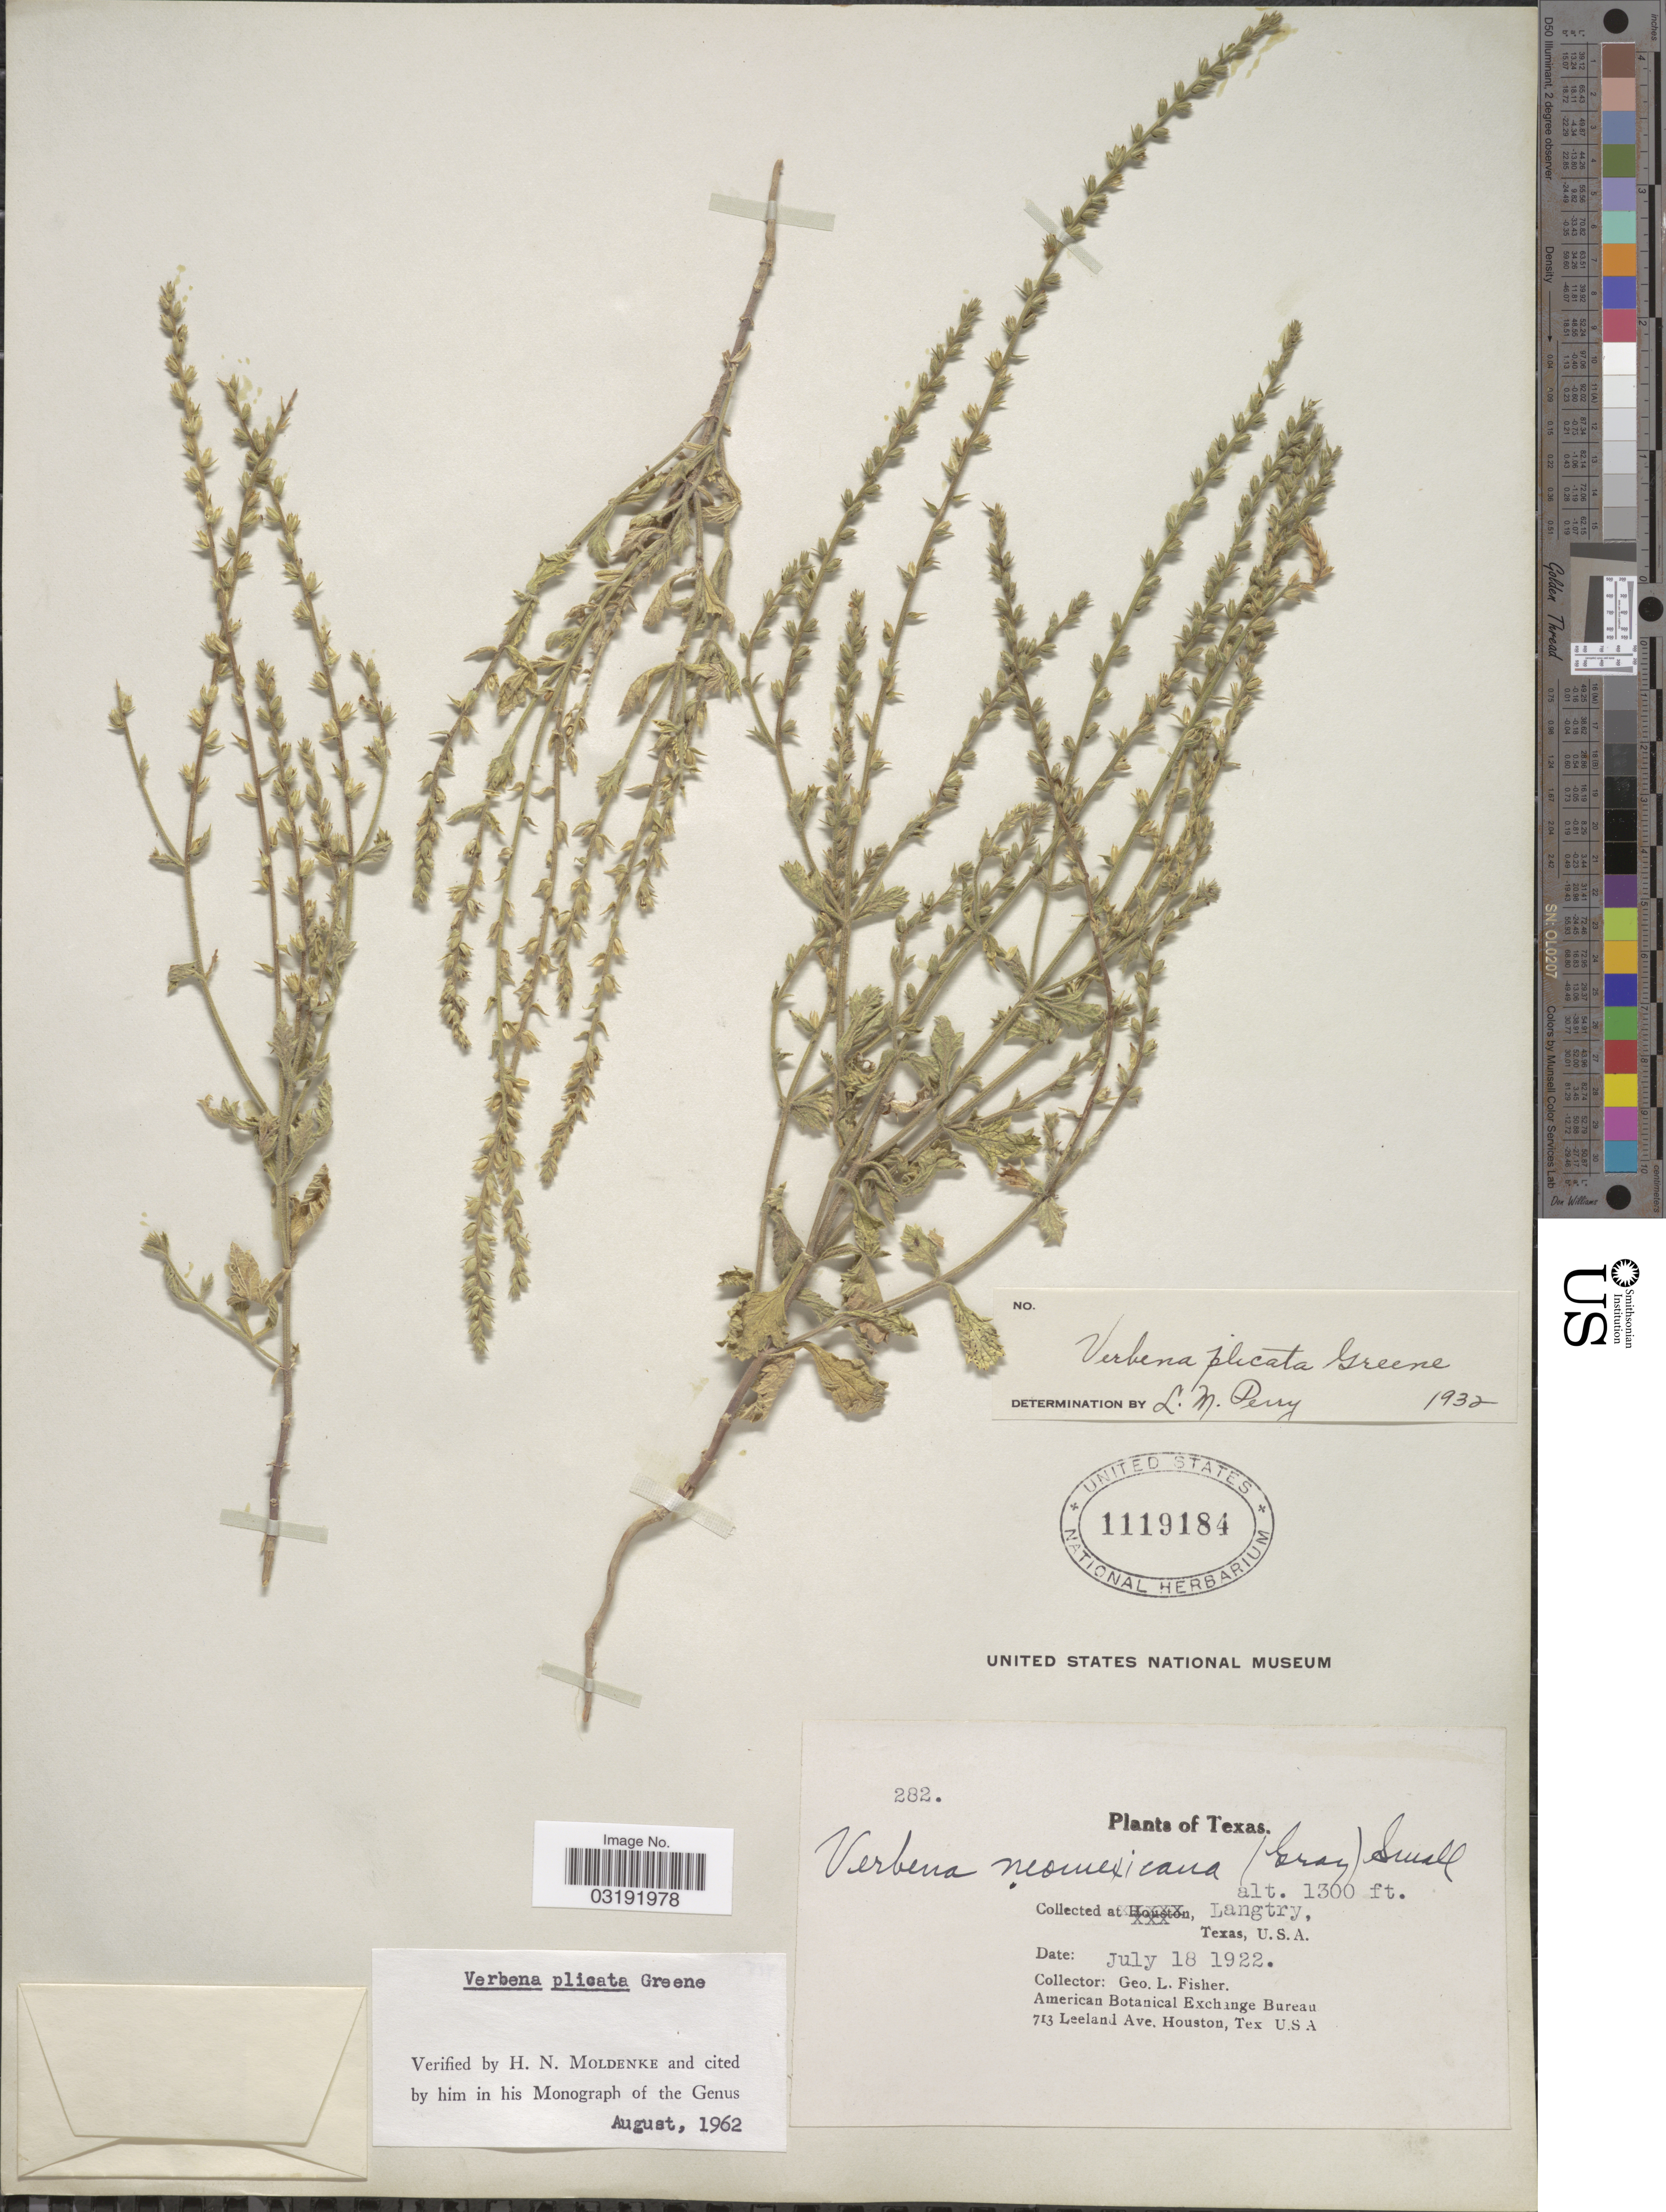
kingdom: Plantae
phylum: Tracheophyta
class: Magnoliopsida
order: Lamiales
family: Verbenaceae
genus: Verbena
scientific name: Verbena plicata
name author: Greene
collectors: G. L. Fisher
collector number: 282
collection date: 1922-07-18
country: United States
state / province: Texas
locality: Langtry.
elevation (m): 396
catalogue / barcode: US 1119184